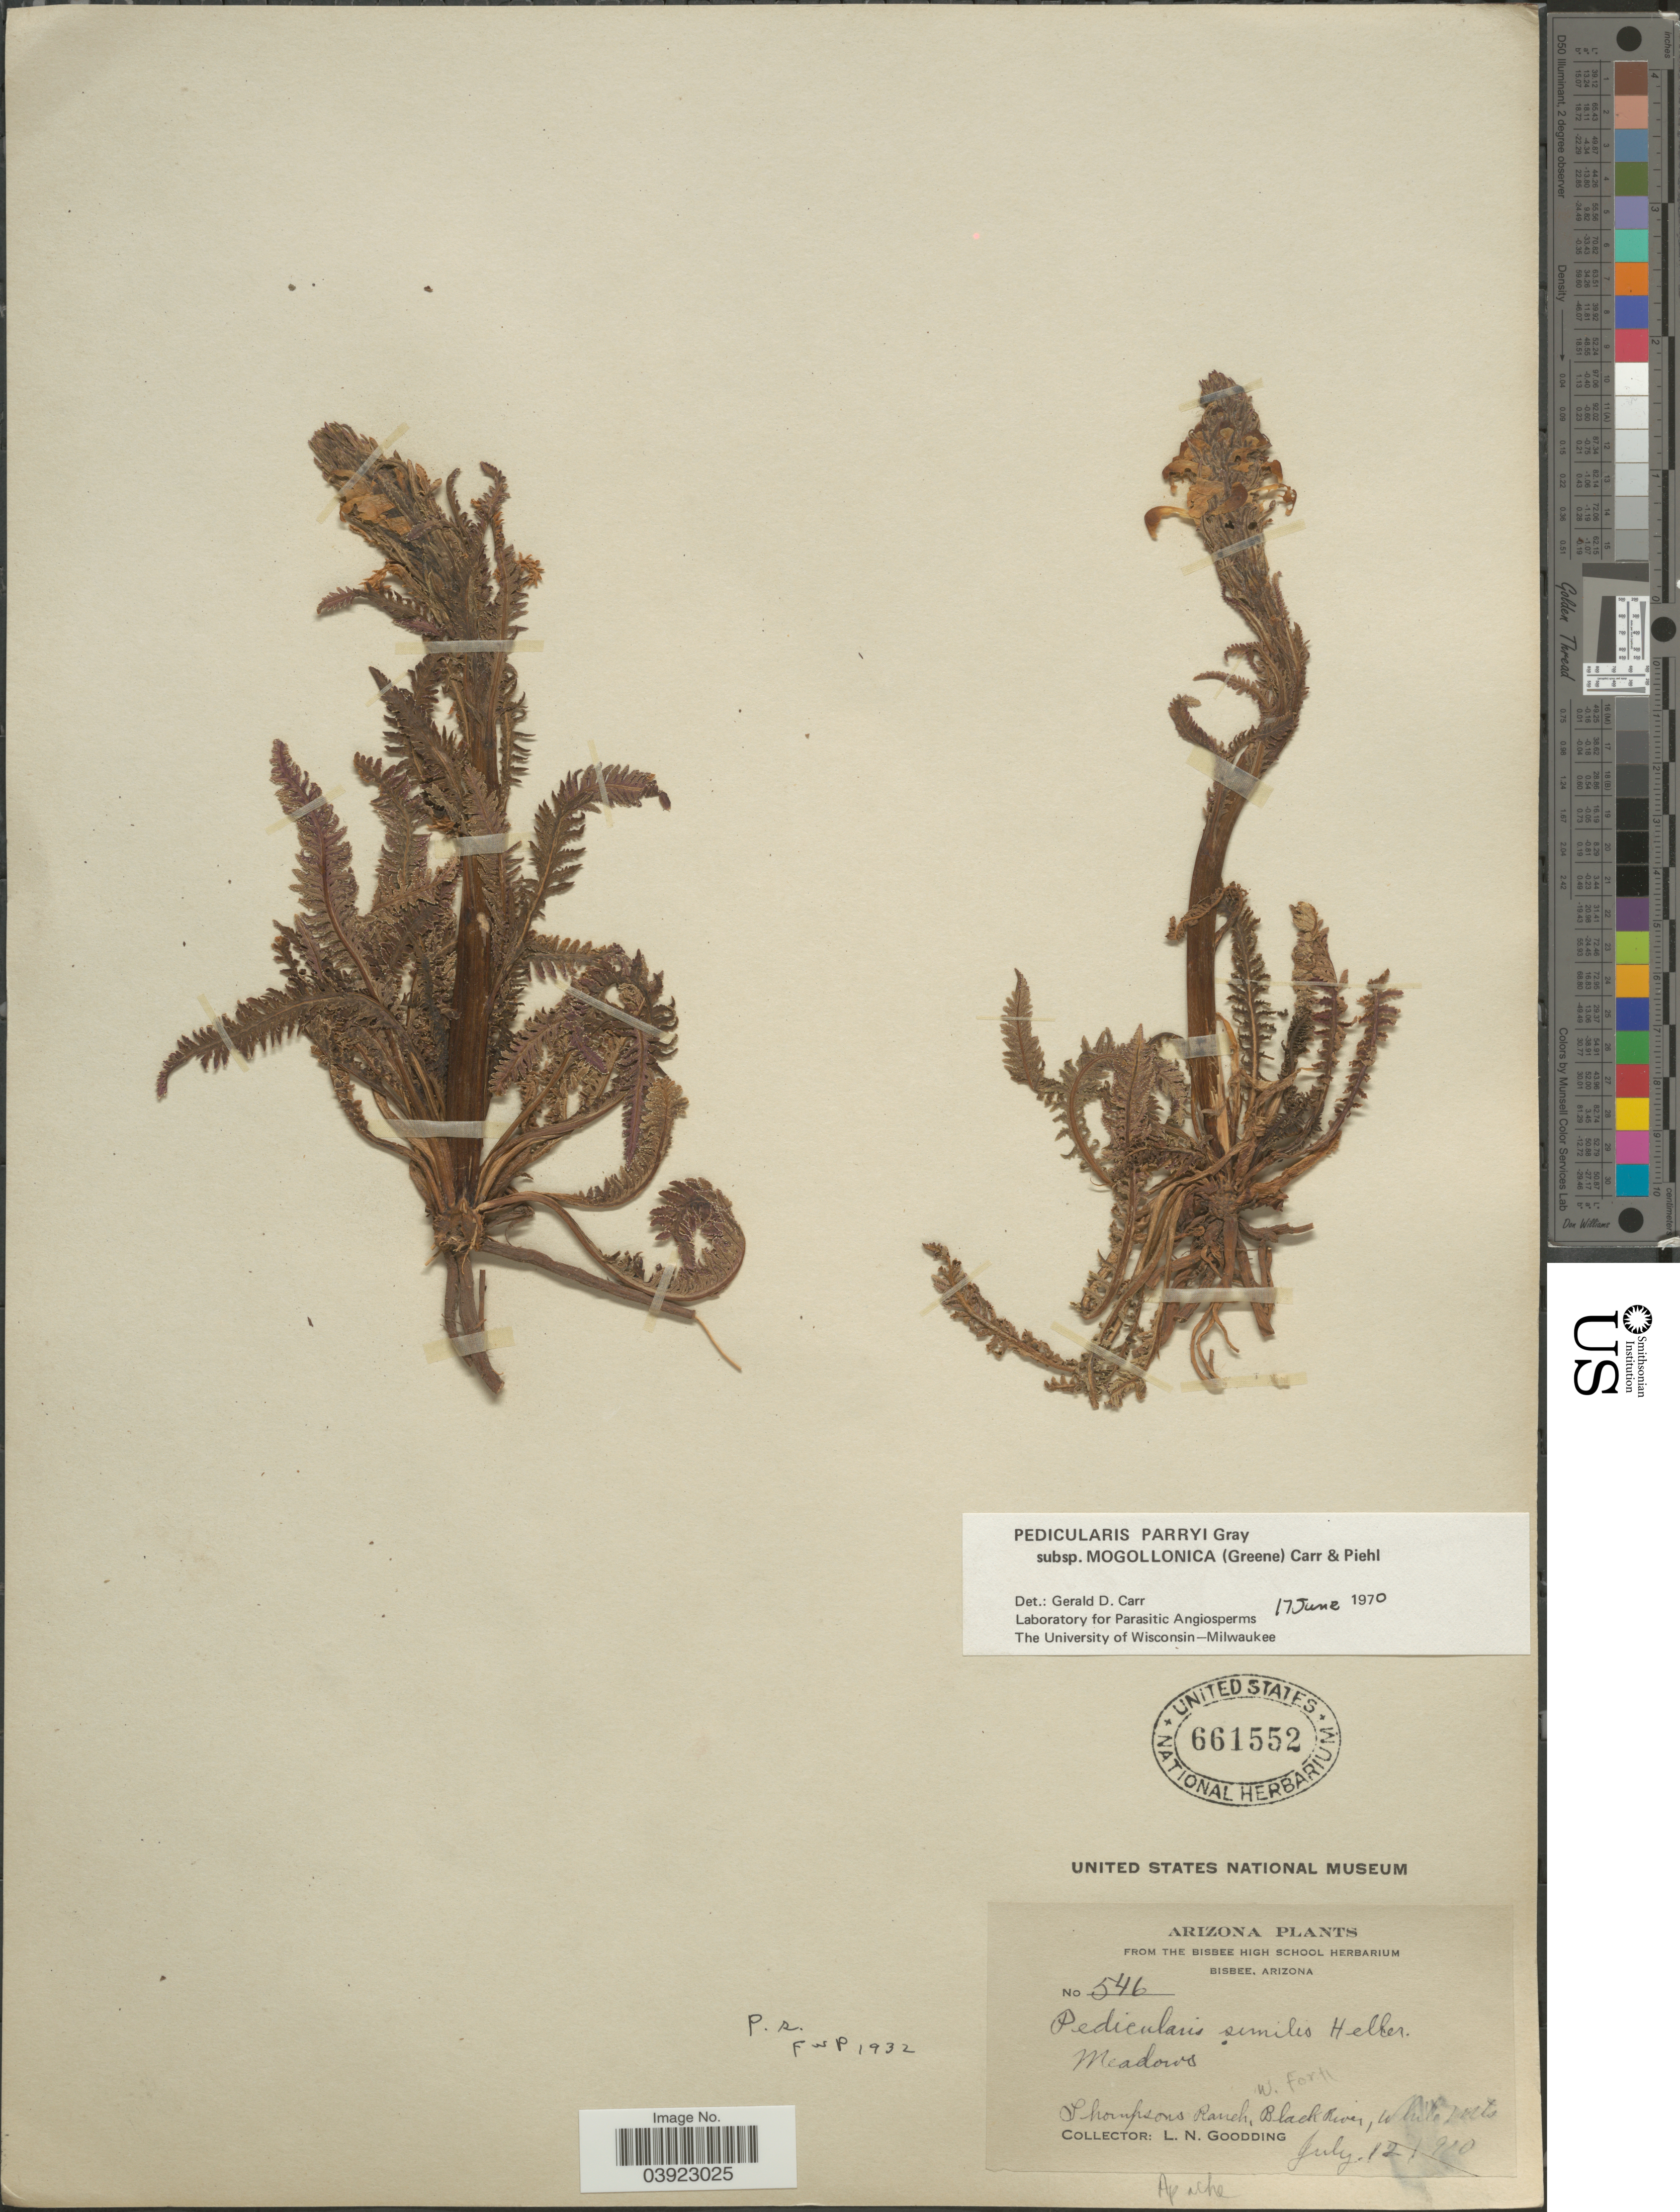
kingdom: Plantae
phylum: Tracheophyta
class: Magnoliopsida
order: Lamiales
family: Orobanchaceae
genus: Pedicularis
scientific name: Pedicularis parryi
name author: A. Gray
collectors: L. N. Goodding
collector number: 546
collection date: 1910-07-12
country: United States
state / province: Arizona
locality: Thompsons Ranch, W. Fork Black River, White Mts. Apache.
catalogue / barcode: US 661552